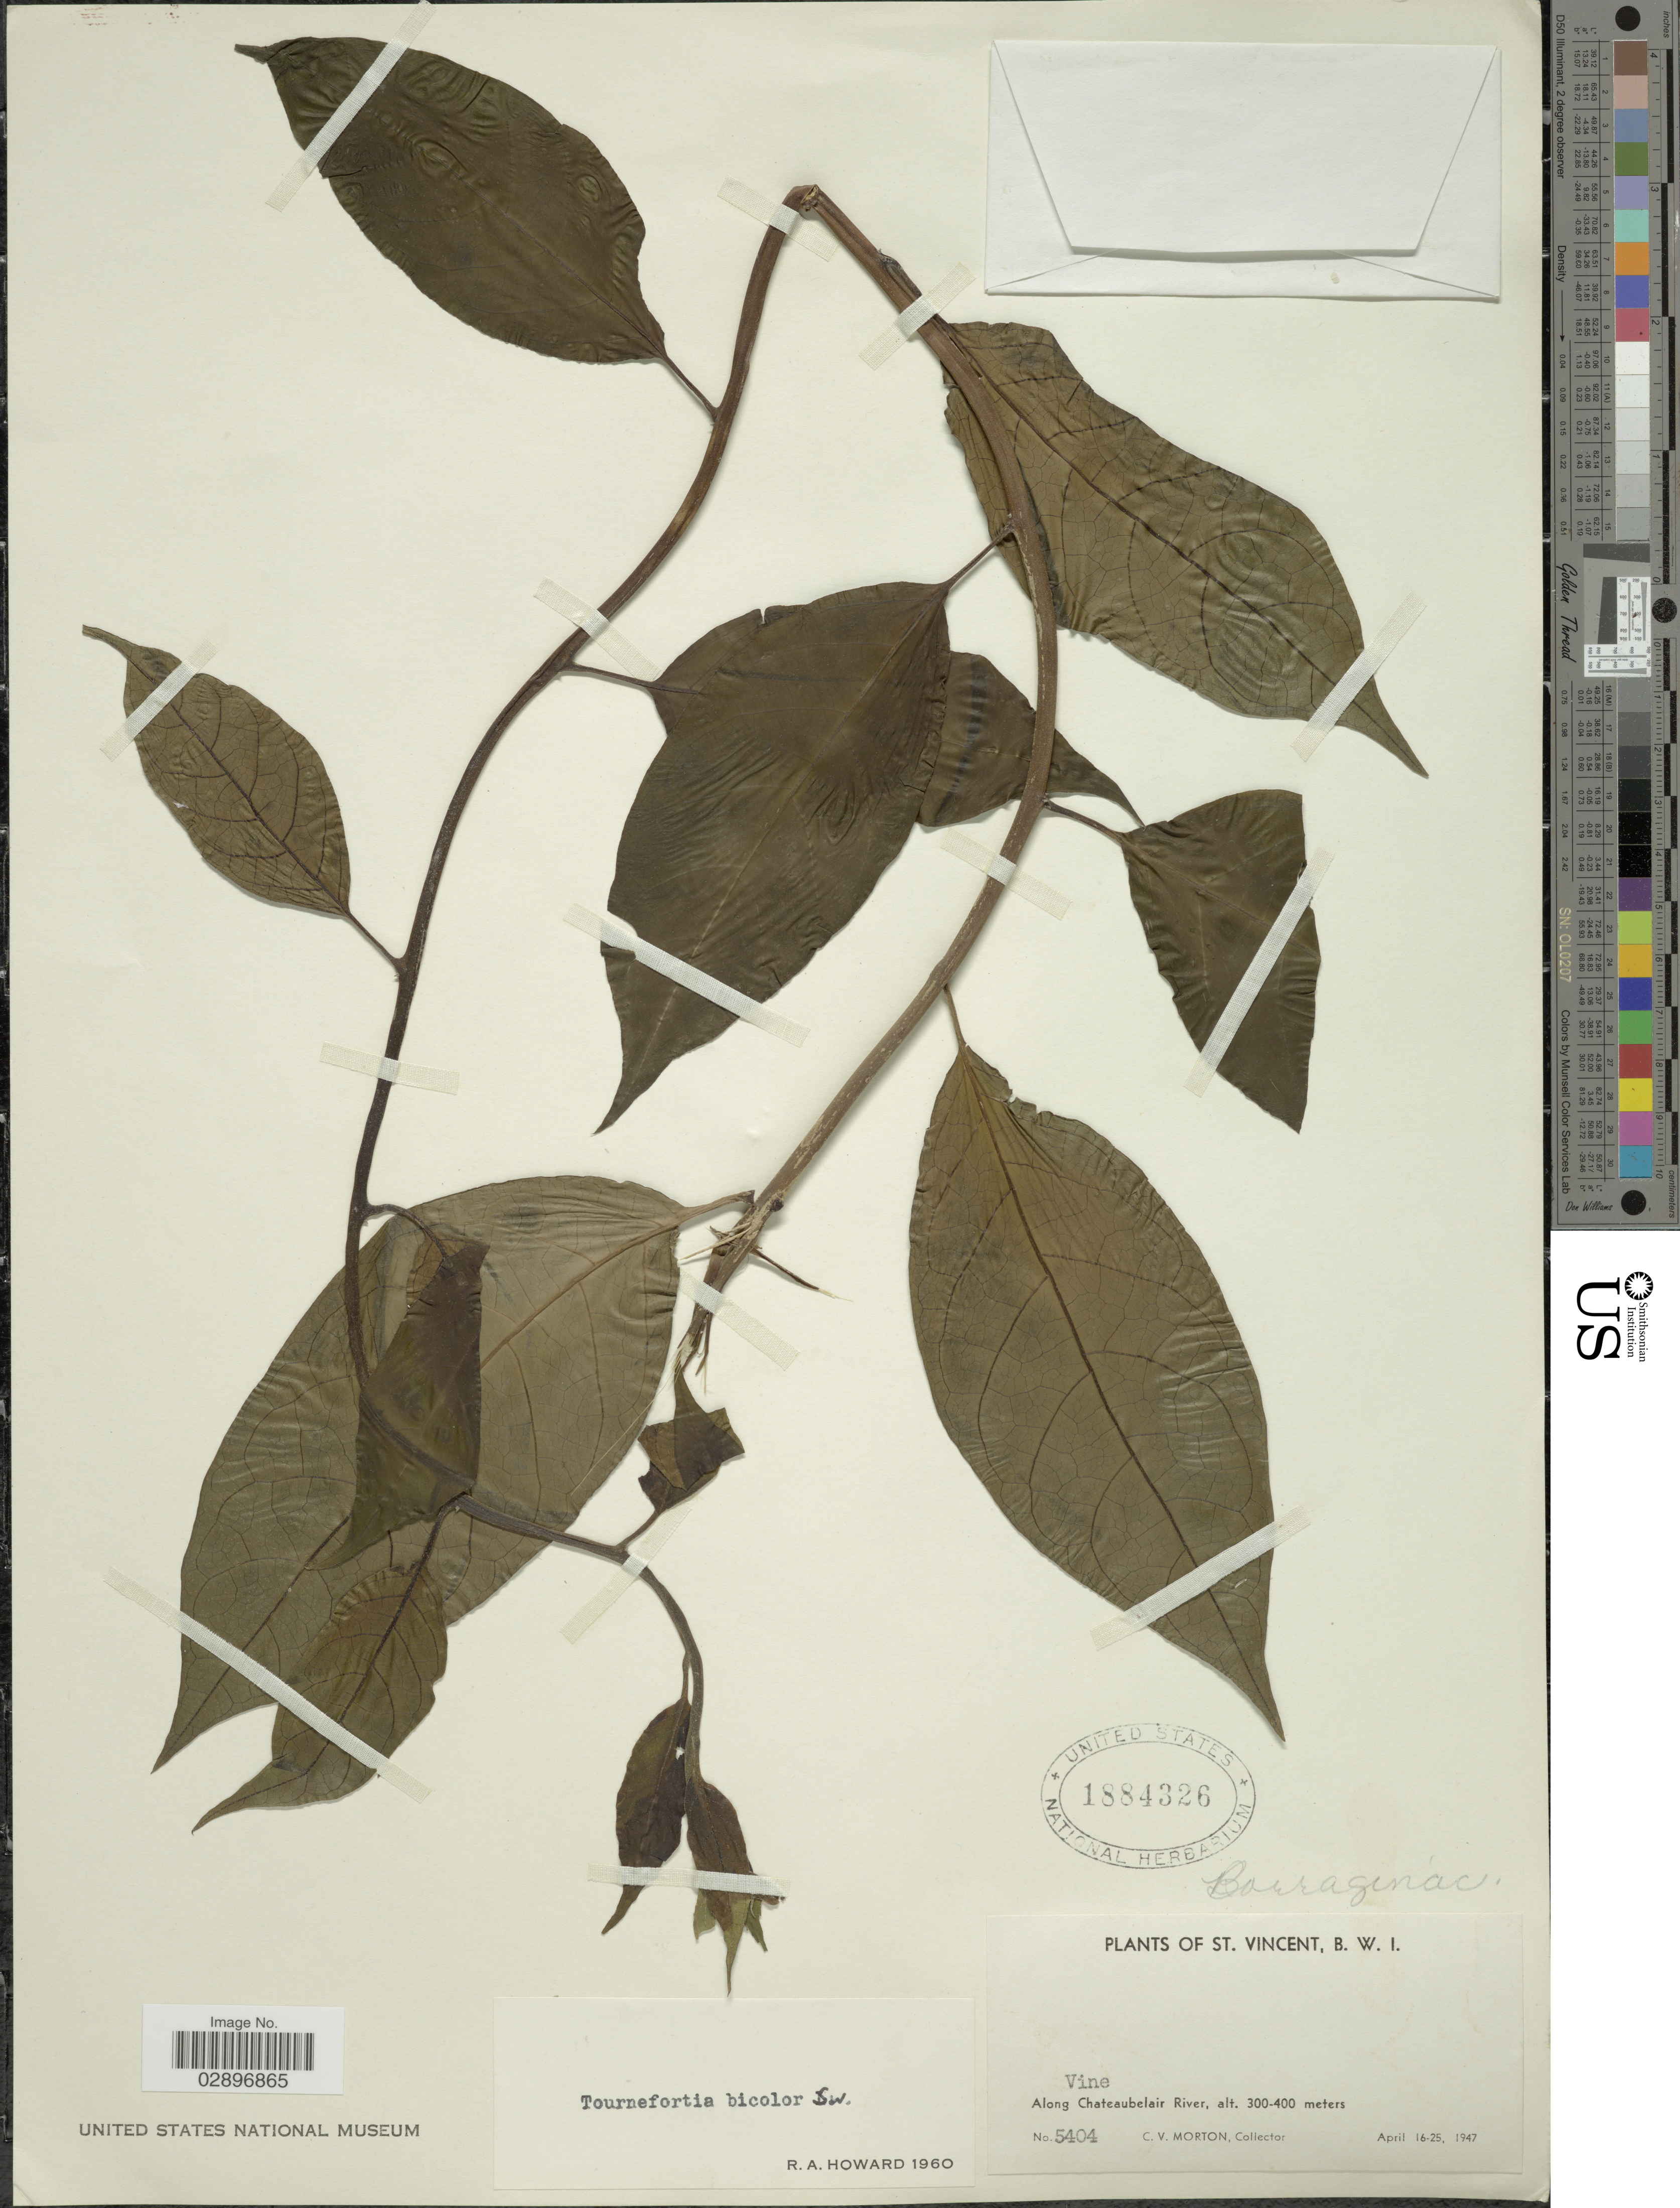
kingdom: Plantae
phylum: Tracheophyta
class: Magnoliopsida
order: Boraginales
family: Heliotropiaceae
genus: Tournefortia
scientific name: Tournefortia bicolor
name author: Sw.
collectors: C. V. Morton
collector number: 5404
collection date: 1947-04-16/1947-04-25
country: St. Vincent - Grenadines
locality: St. Vincent, B. W. I. Along Chateaubelair River.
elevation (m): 300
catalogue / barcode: US 1884326